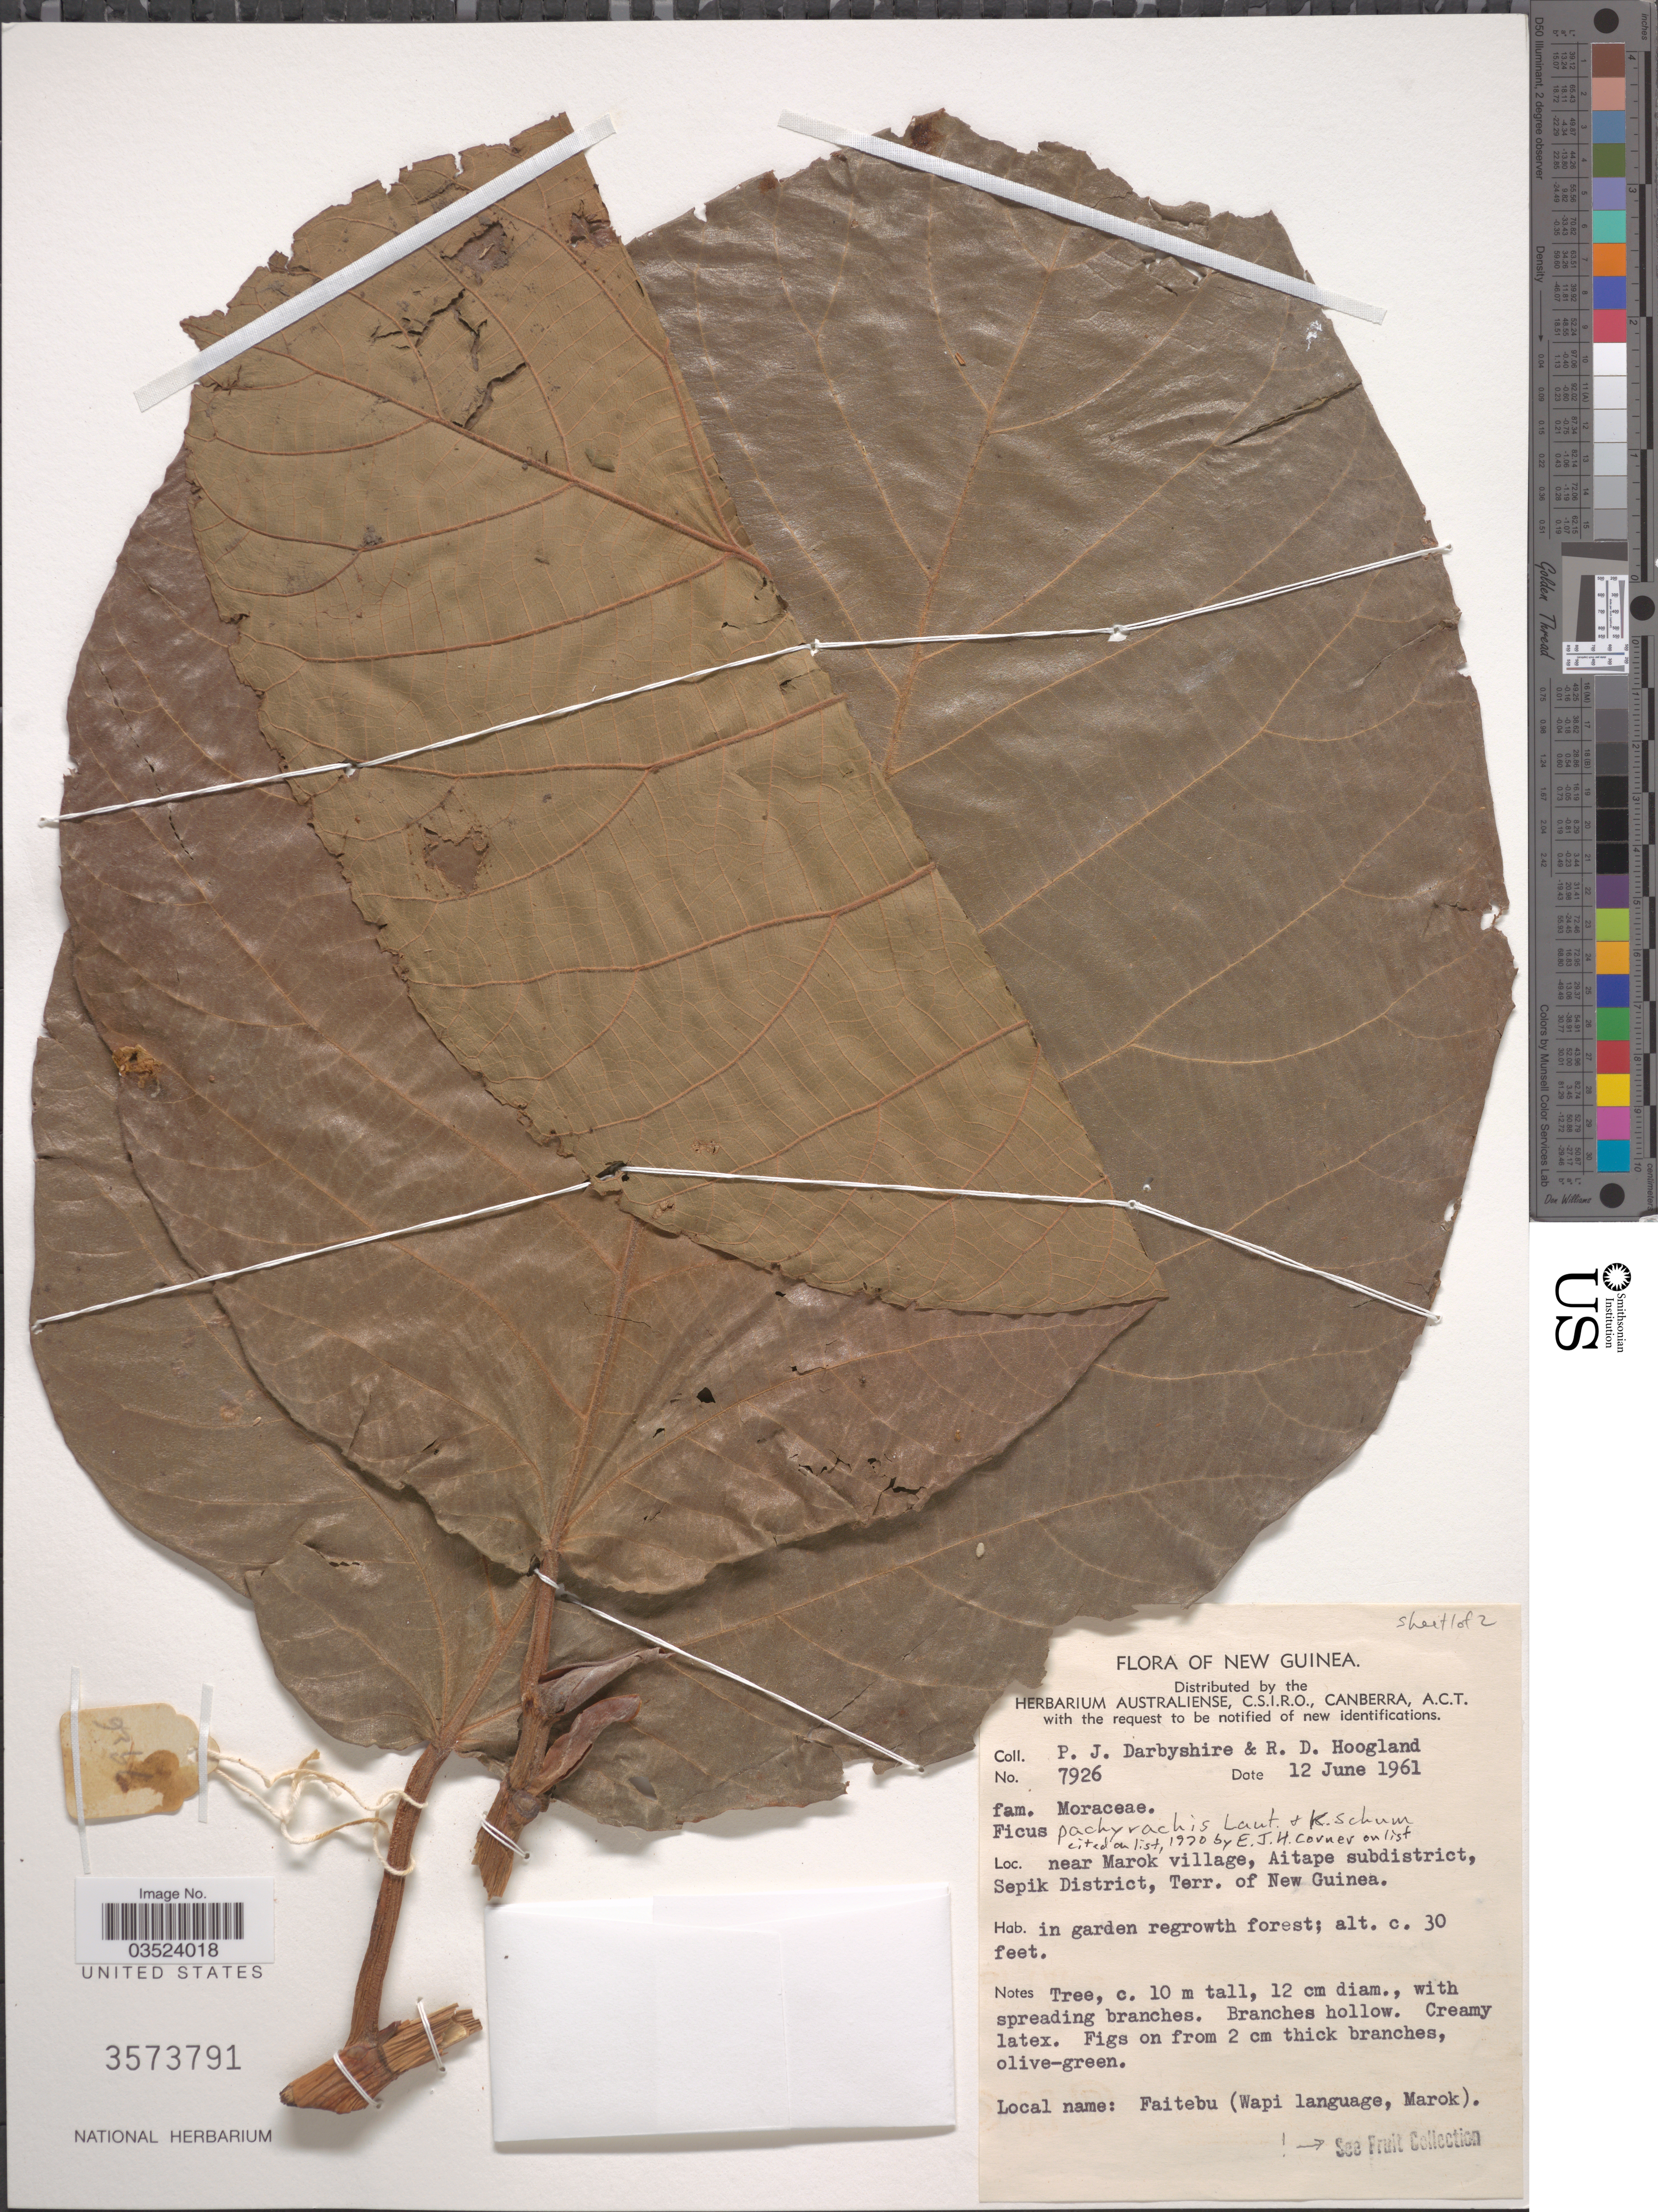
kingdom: Plantae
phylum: Tracheophyta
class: Magnoliopsida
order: Rosales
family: Moraceae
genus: Ficus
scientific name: Ficus pachyrrhachis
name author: K. Schum. & Lauterb.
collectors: P. Darbyshire & R. D. Hoogland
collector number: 7926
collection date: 1961-06-12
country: Papua New Guinea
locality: New Guinea. Near Marok village, Aitape subdistrict, Sepik District, Terr. of New Guinea.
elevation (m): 9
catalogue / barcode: US 3573791